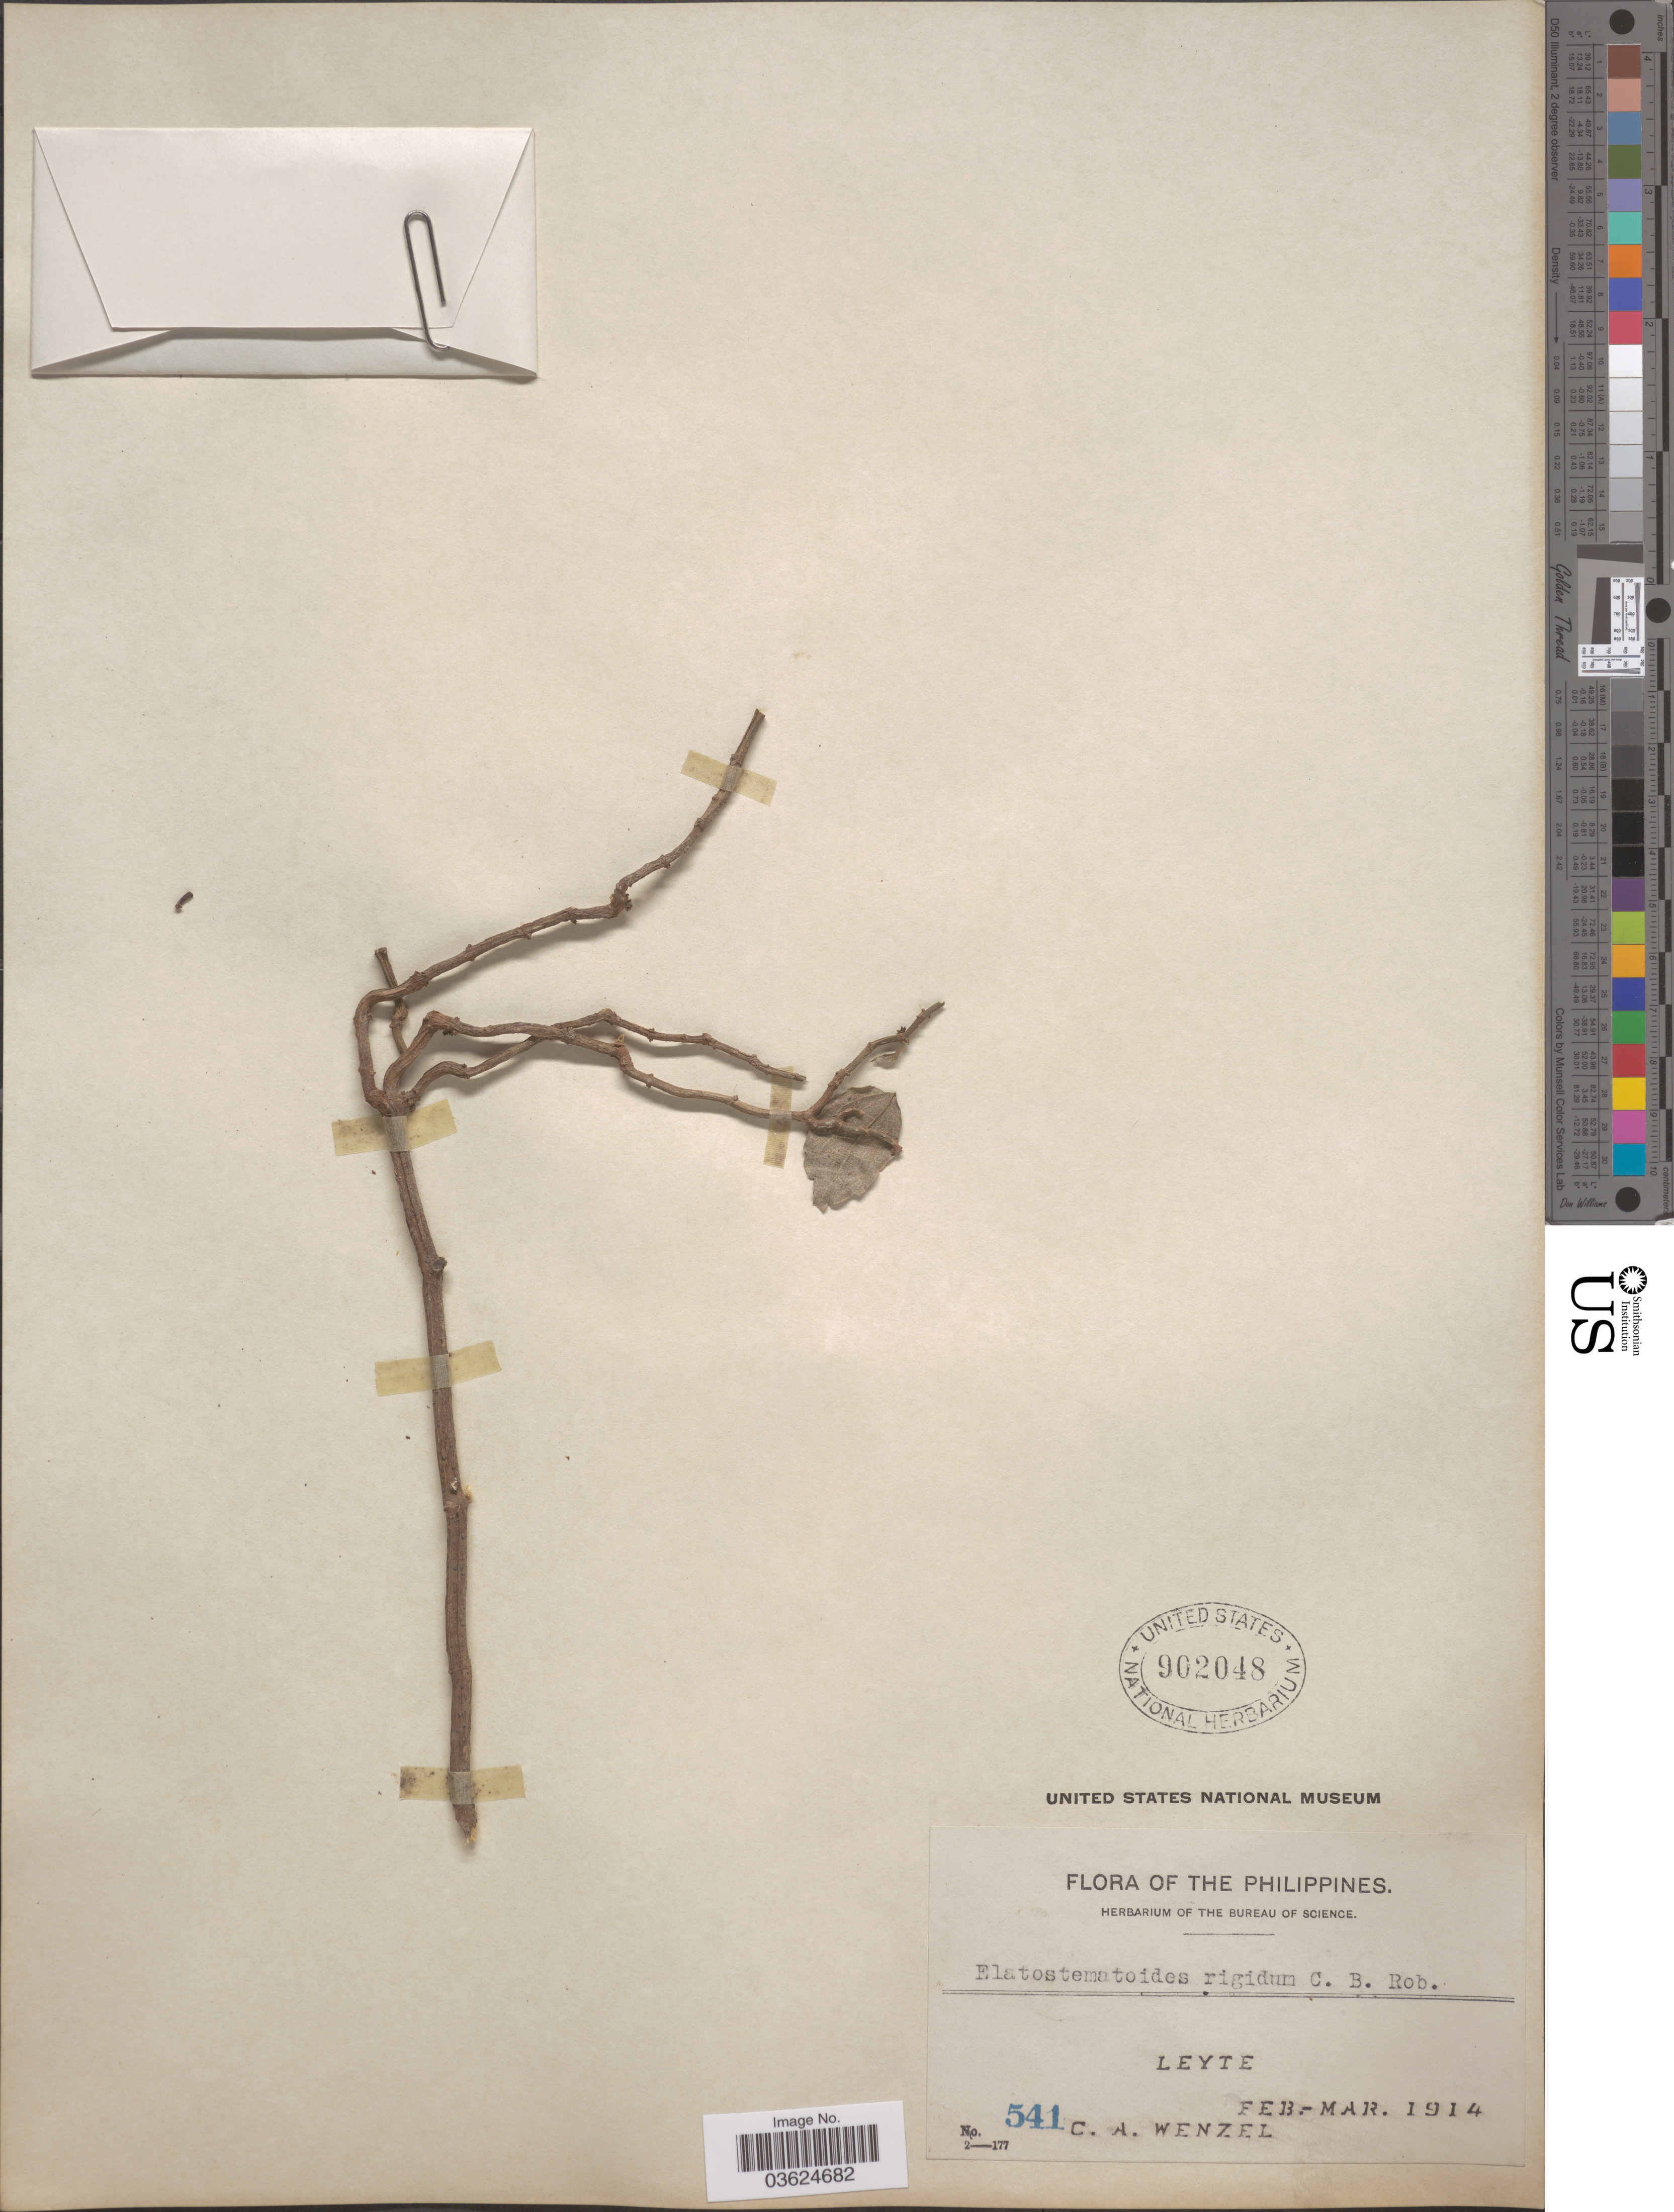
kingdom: Plantae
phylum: Tracheophyta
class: Magnoliopsida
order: Rosales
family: Urticaceae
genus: Elatostematoides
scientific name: Elatostematoides rigidum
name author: (Wedd.) C.B. Rob.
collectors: C. Wenzel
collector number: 541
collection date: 1914-02/1914-03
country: Philippines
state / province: Eastern Visayas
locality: Leyte.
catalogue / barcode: US 902048